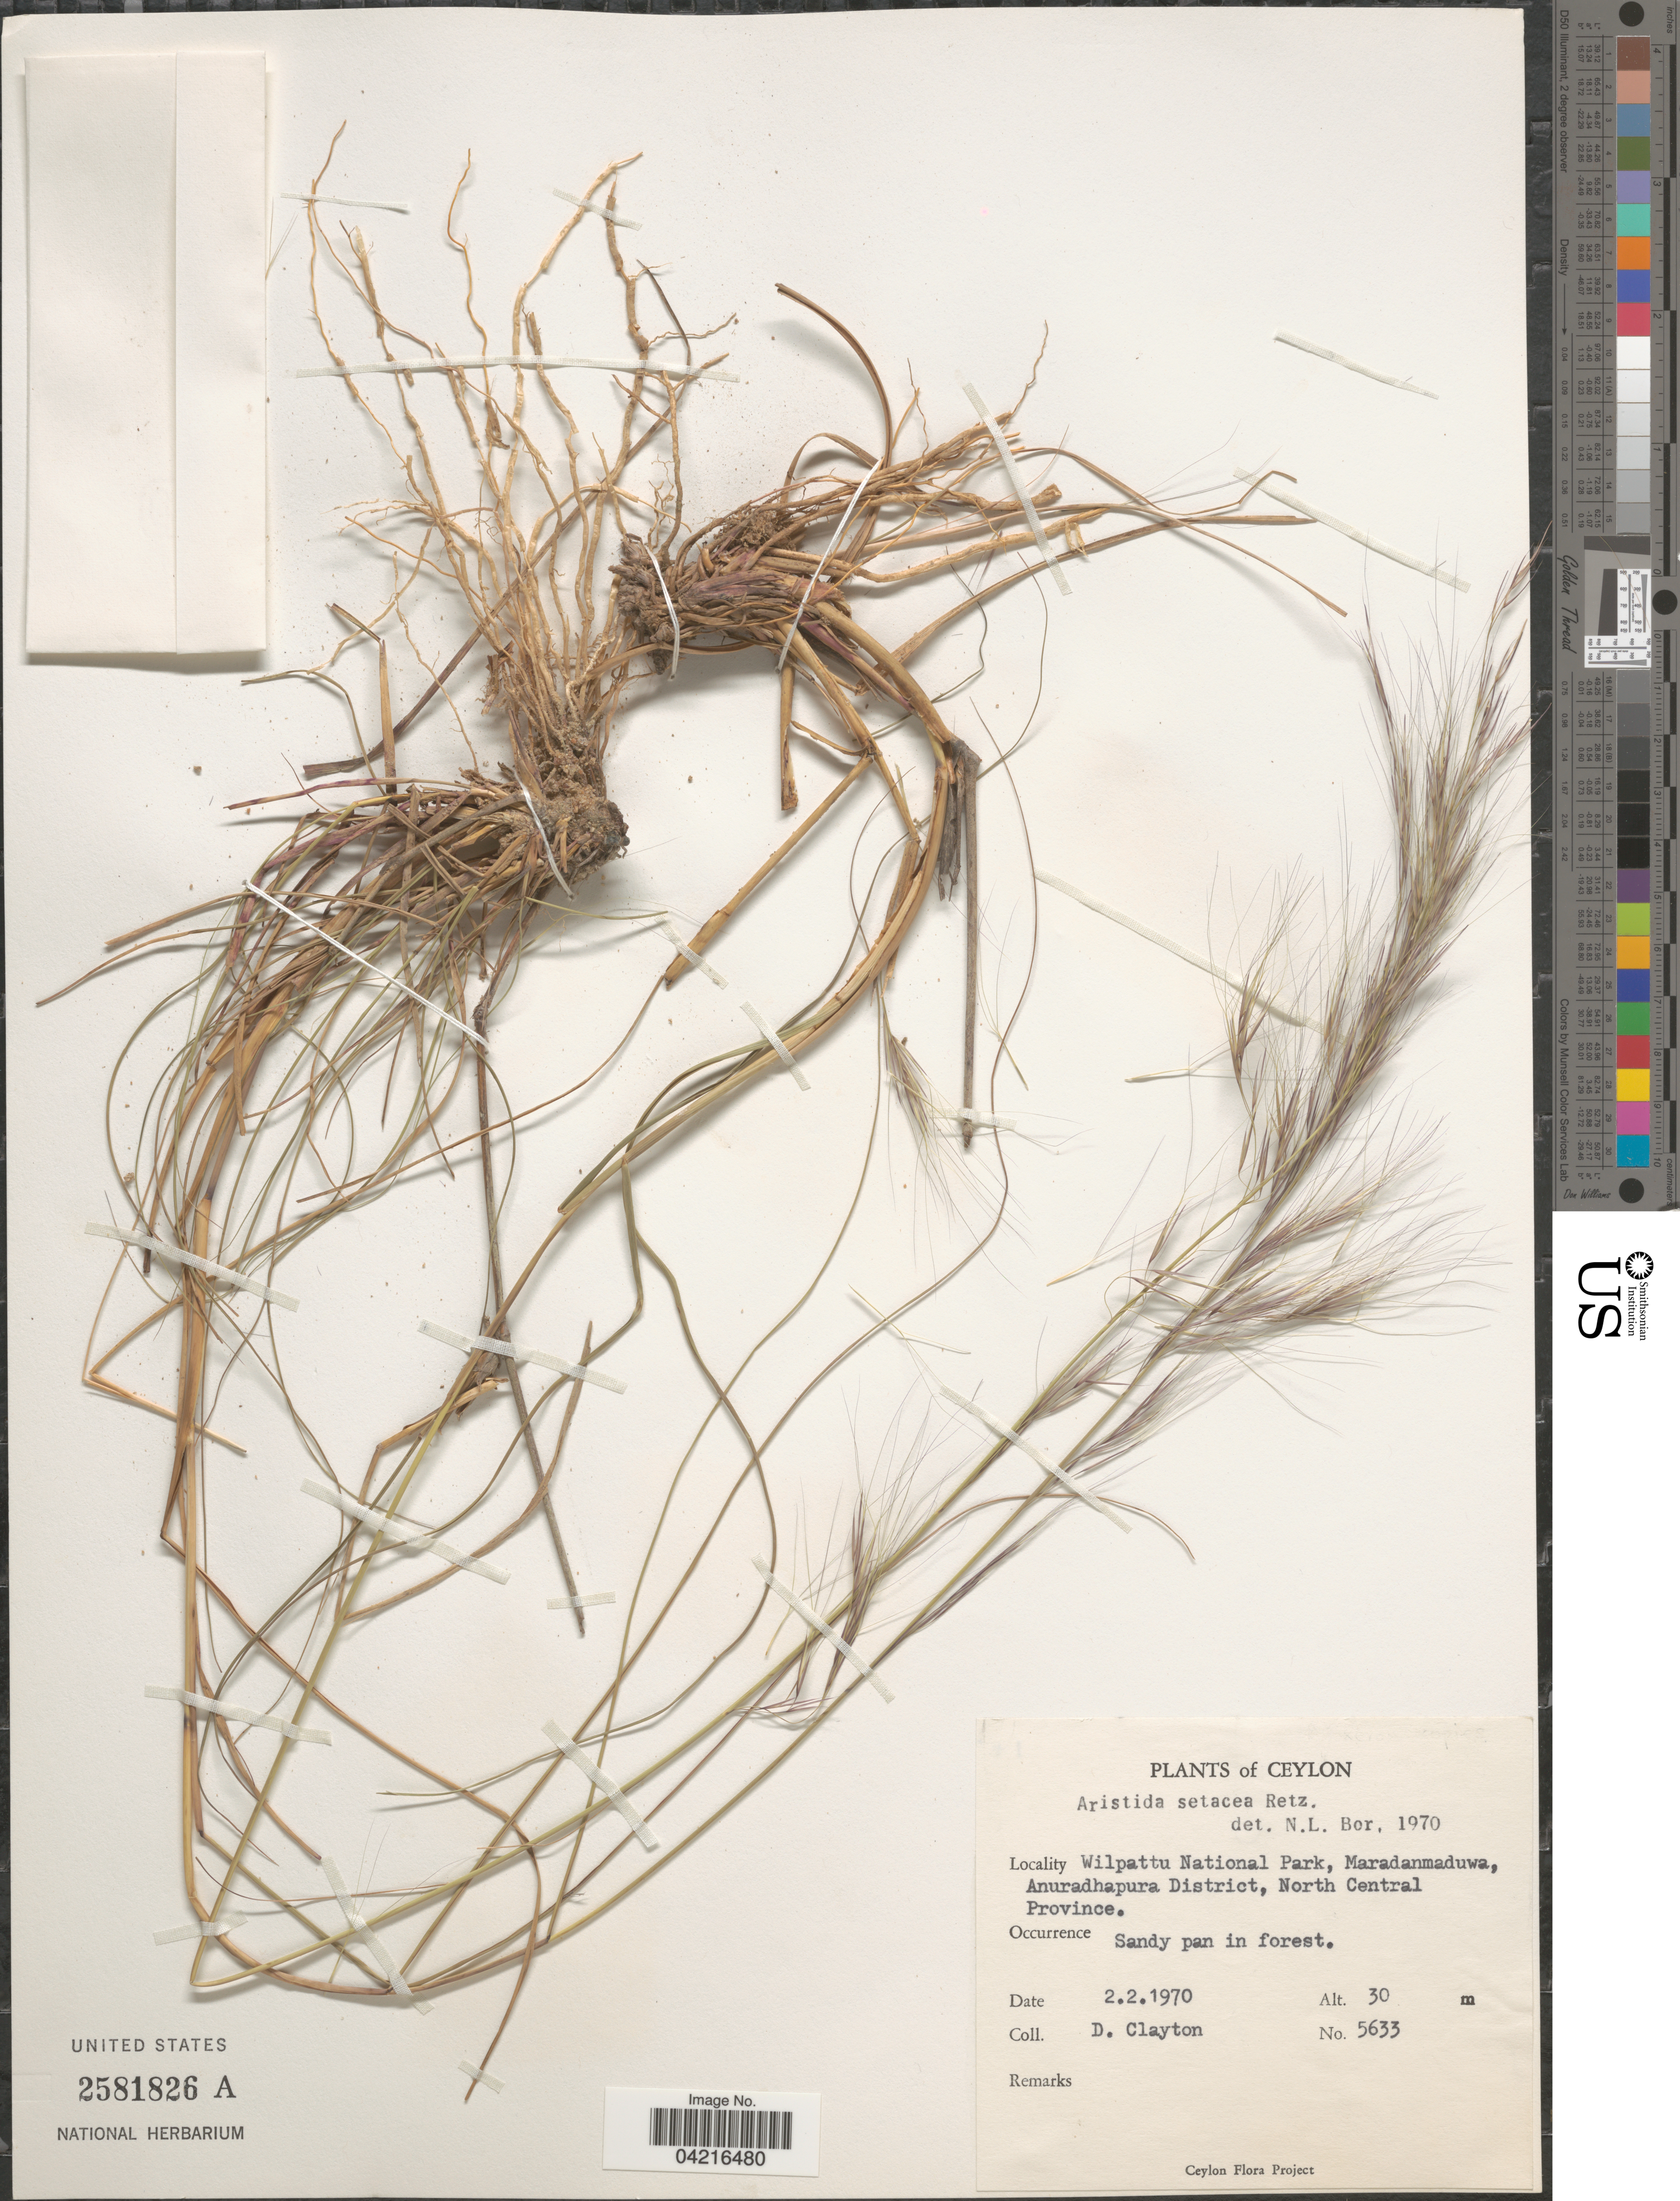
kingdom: Plantae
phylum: Tracheophyta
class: Liliopsida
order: Poales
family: Poaceae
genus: Aristida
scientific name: Aristida setacea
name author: Retz.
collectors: D. Clayton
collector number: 5633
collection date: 1970-02-02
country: Sri Lanka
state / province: North Central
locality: Ceylon. Wilpattu National Park, Maradanmaduwa, Anuradhapura District.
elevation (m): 30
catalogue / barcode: US 2581826A